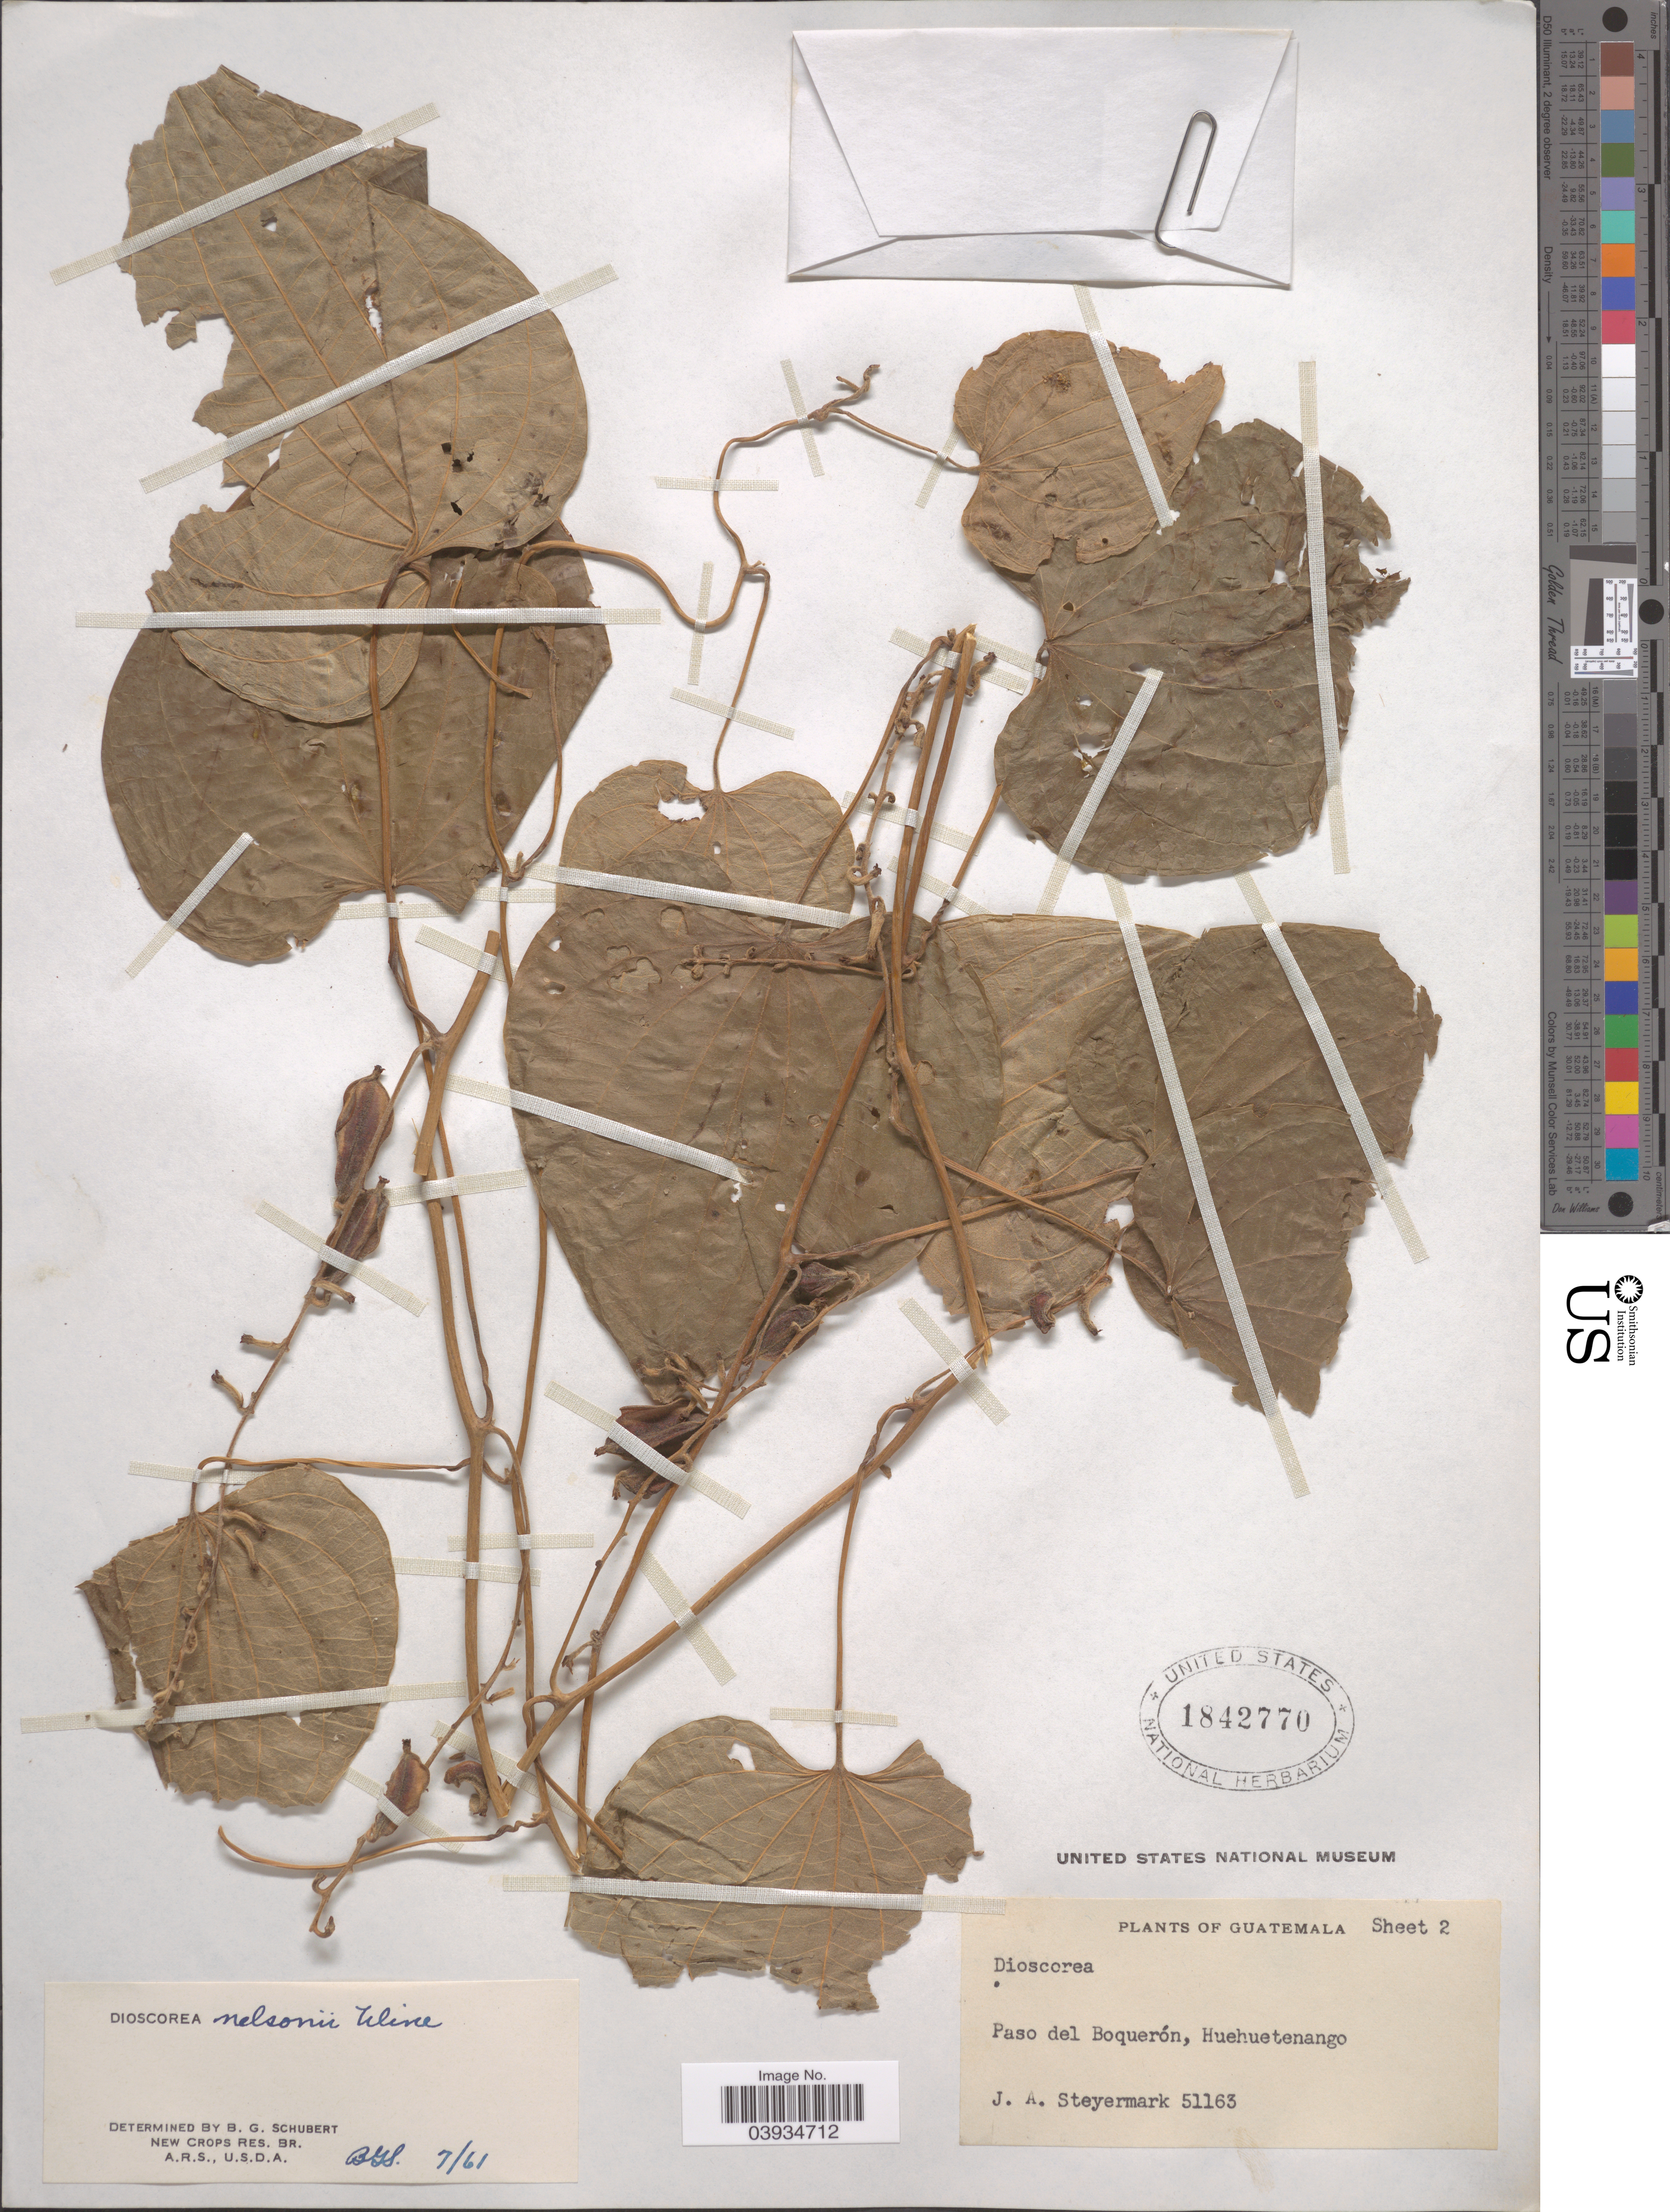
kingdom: Plantae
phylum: Tracheophyta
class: Liliopsida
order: Dioscoreales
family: Dioscoreaceae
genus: Dioscorea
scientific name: Dioscorea nelsonii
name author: Uline ex R. Knuth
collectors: J. Steyermark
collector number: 51163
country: Guatemala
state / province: Huehuetenango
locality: Paso del Boquerón.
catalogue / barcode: US 1842770